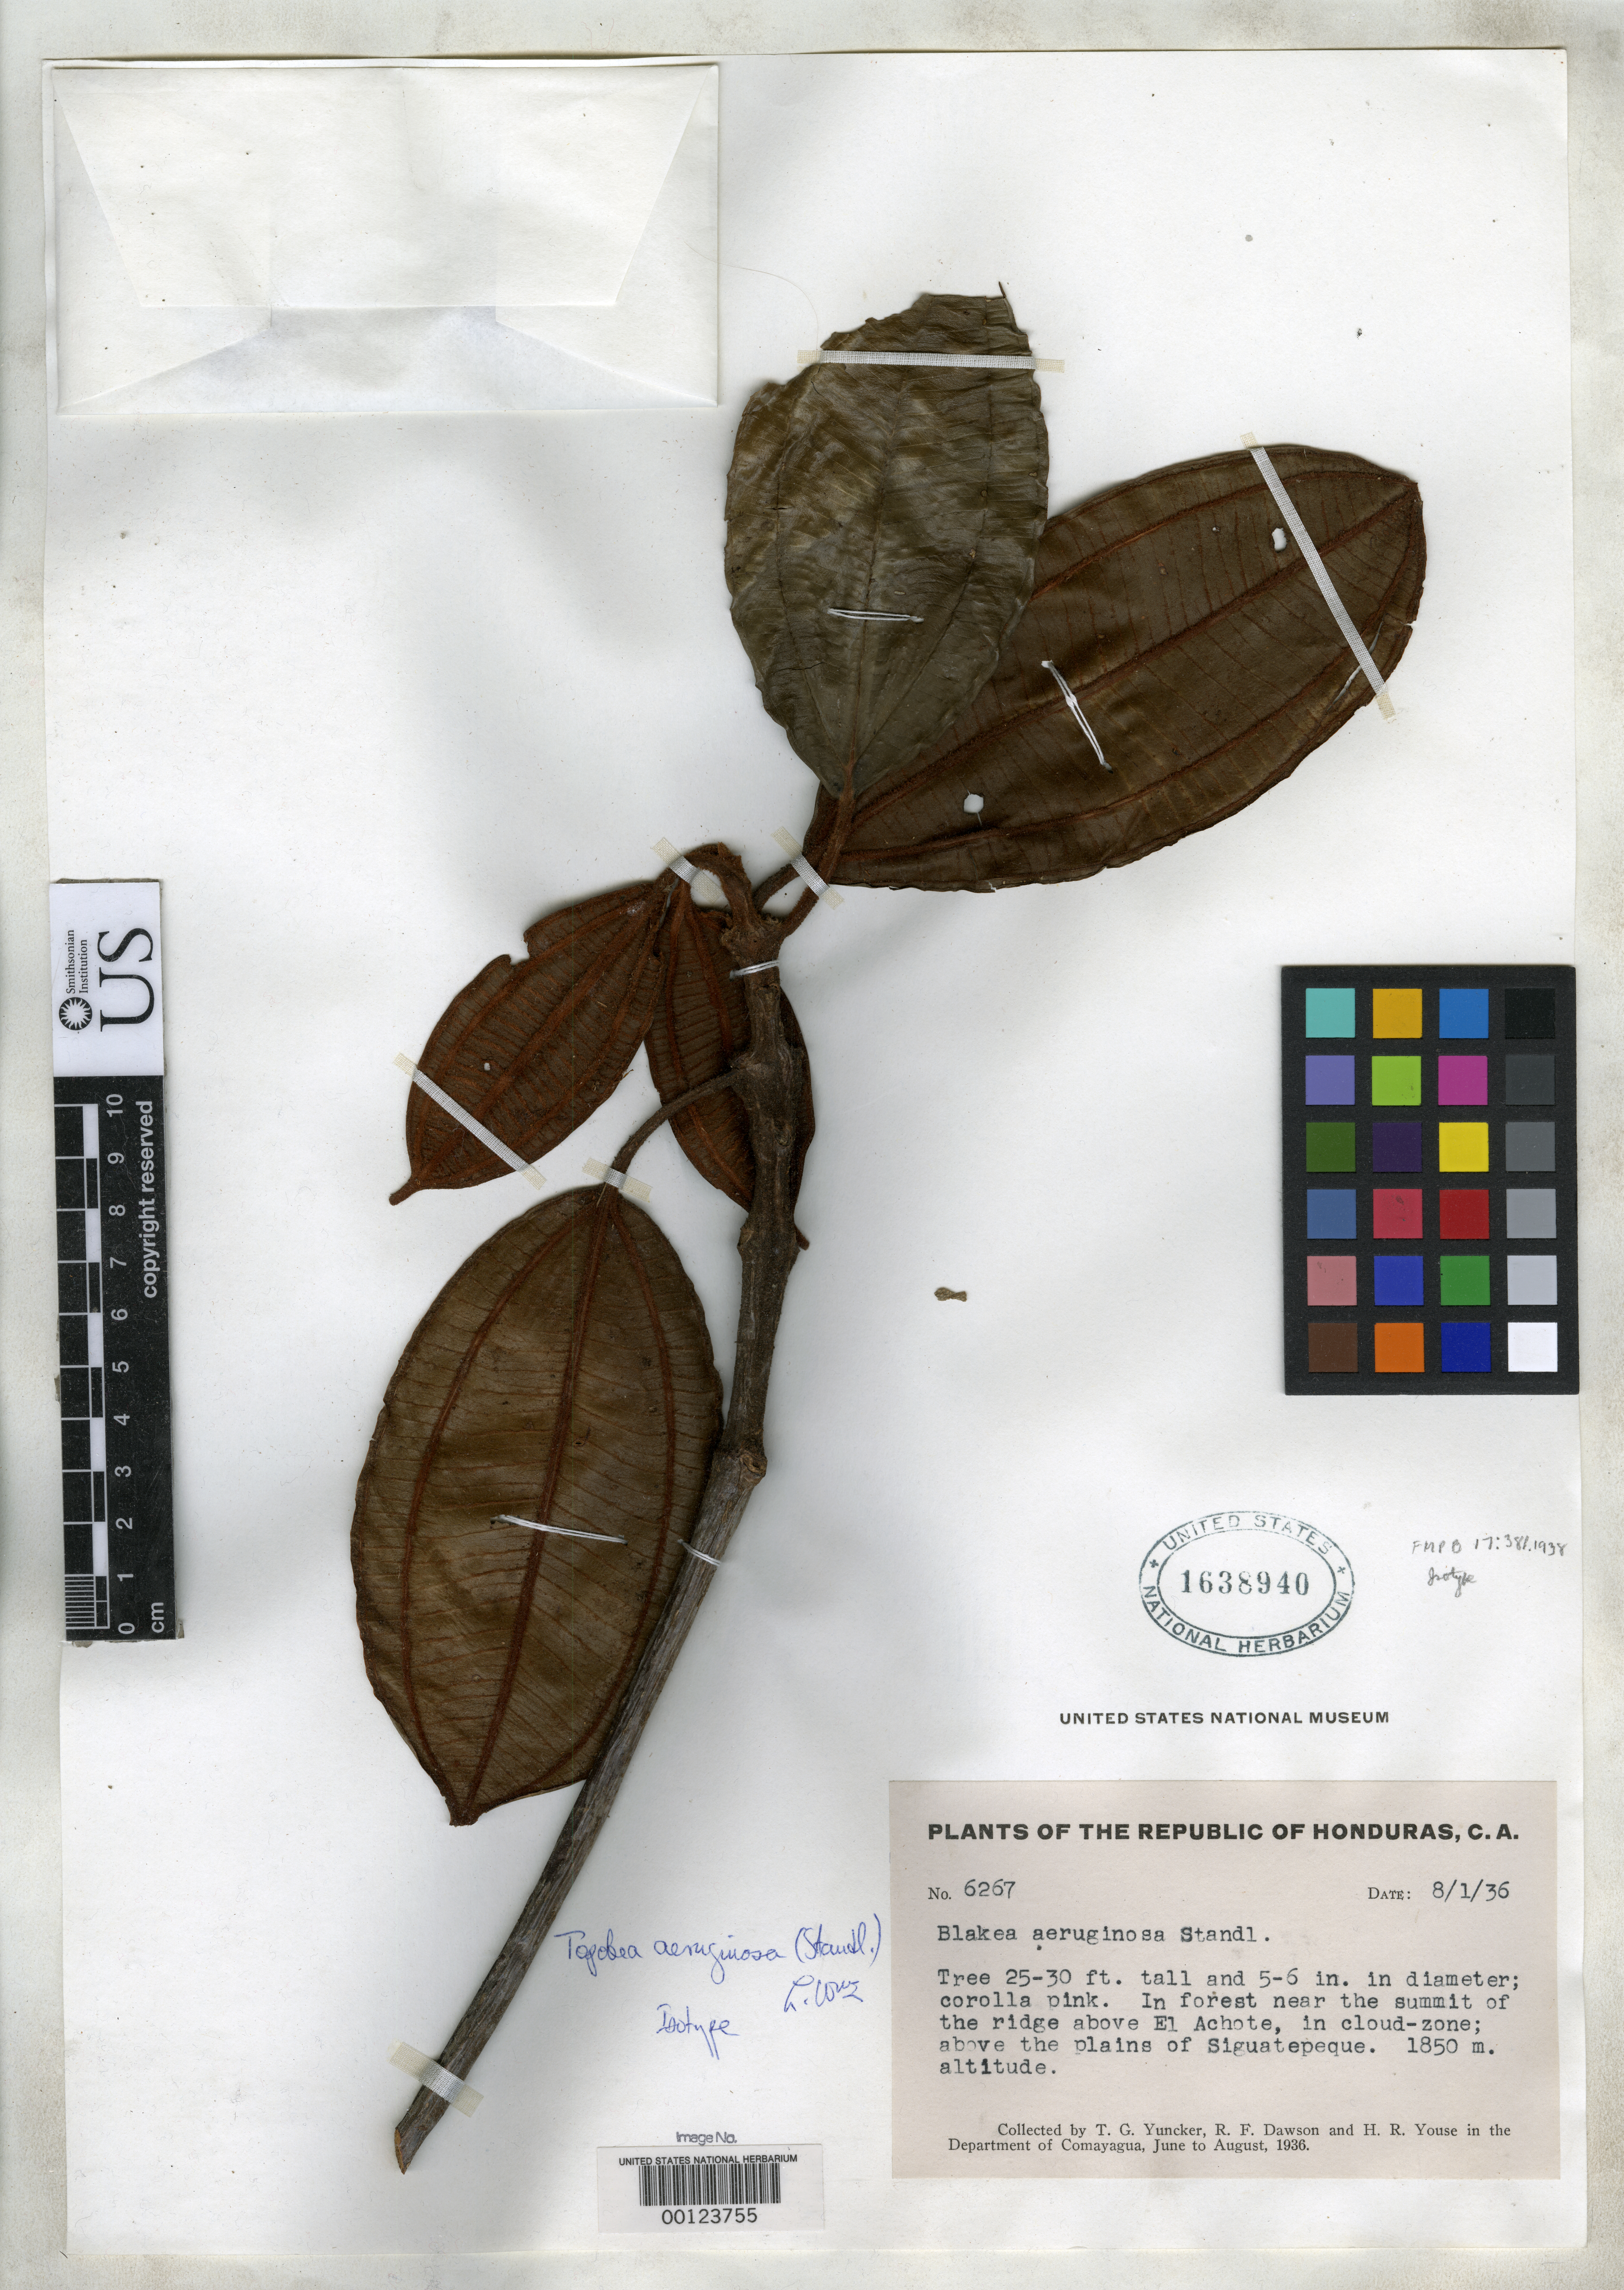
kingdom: Plantae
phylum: Tracheophyta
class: Magnoliopsida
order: Myrtales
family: Melastomataceae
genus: Blakea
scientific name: Blakea aeruginosa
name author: Standl.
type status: Isotype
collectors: T. G. Yuncker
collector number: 6267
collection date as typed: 01 Aug 1936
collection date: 1936-08-01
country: Honduras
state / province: Comayagua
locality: Near summit of the ridge above El Achote, above plains of Siguatepeque.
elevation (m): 1850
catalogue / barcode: US 1638940